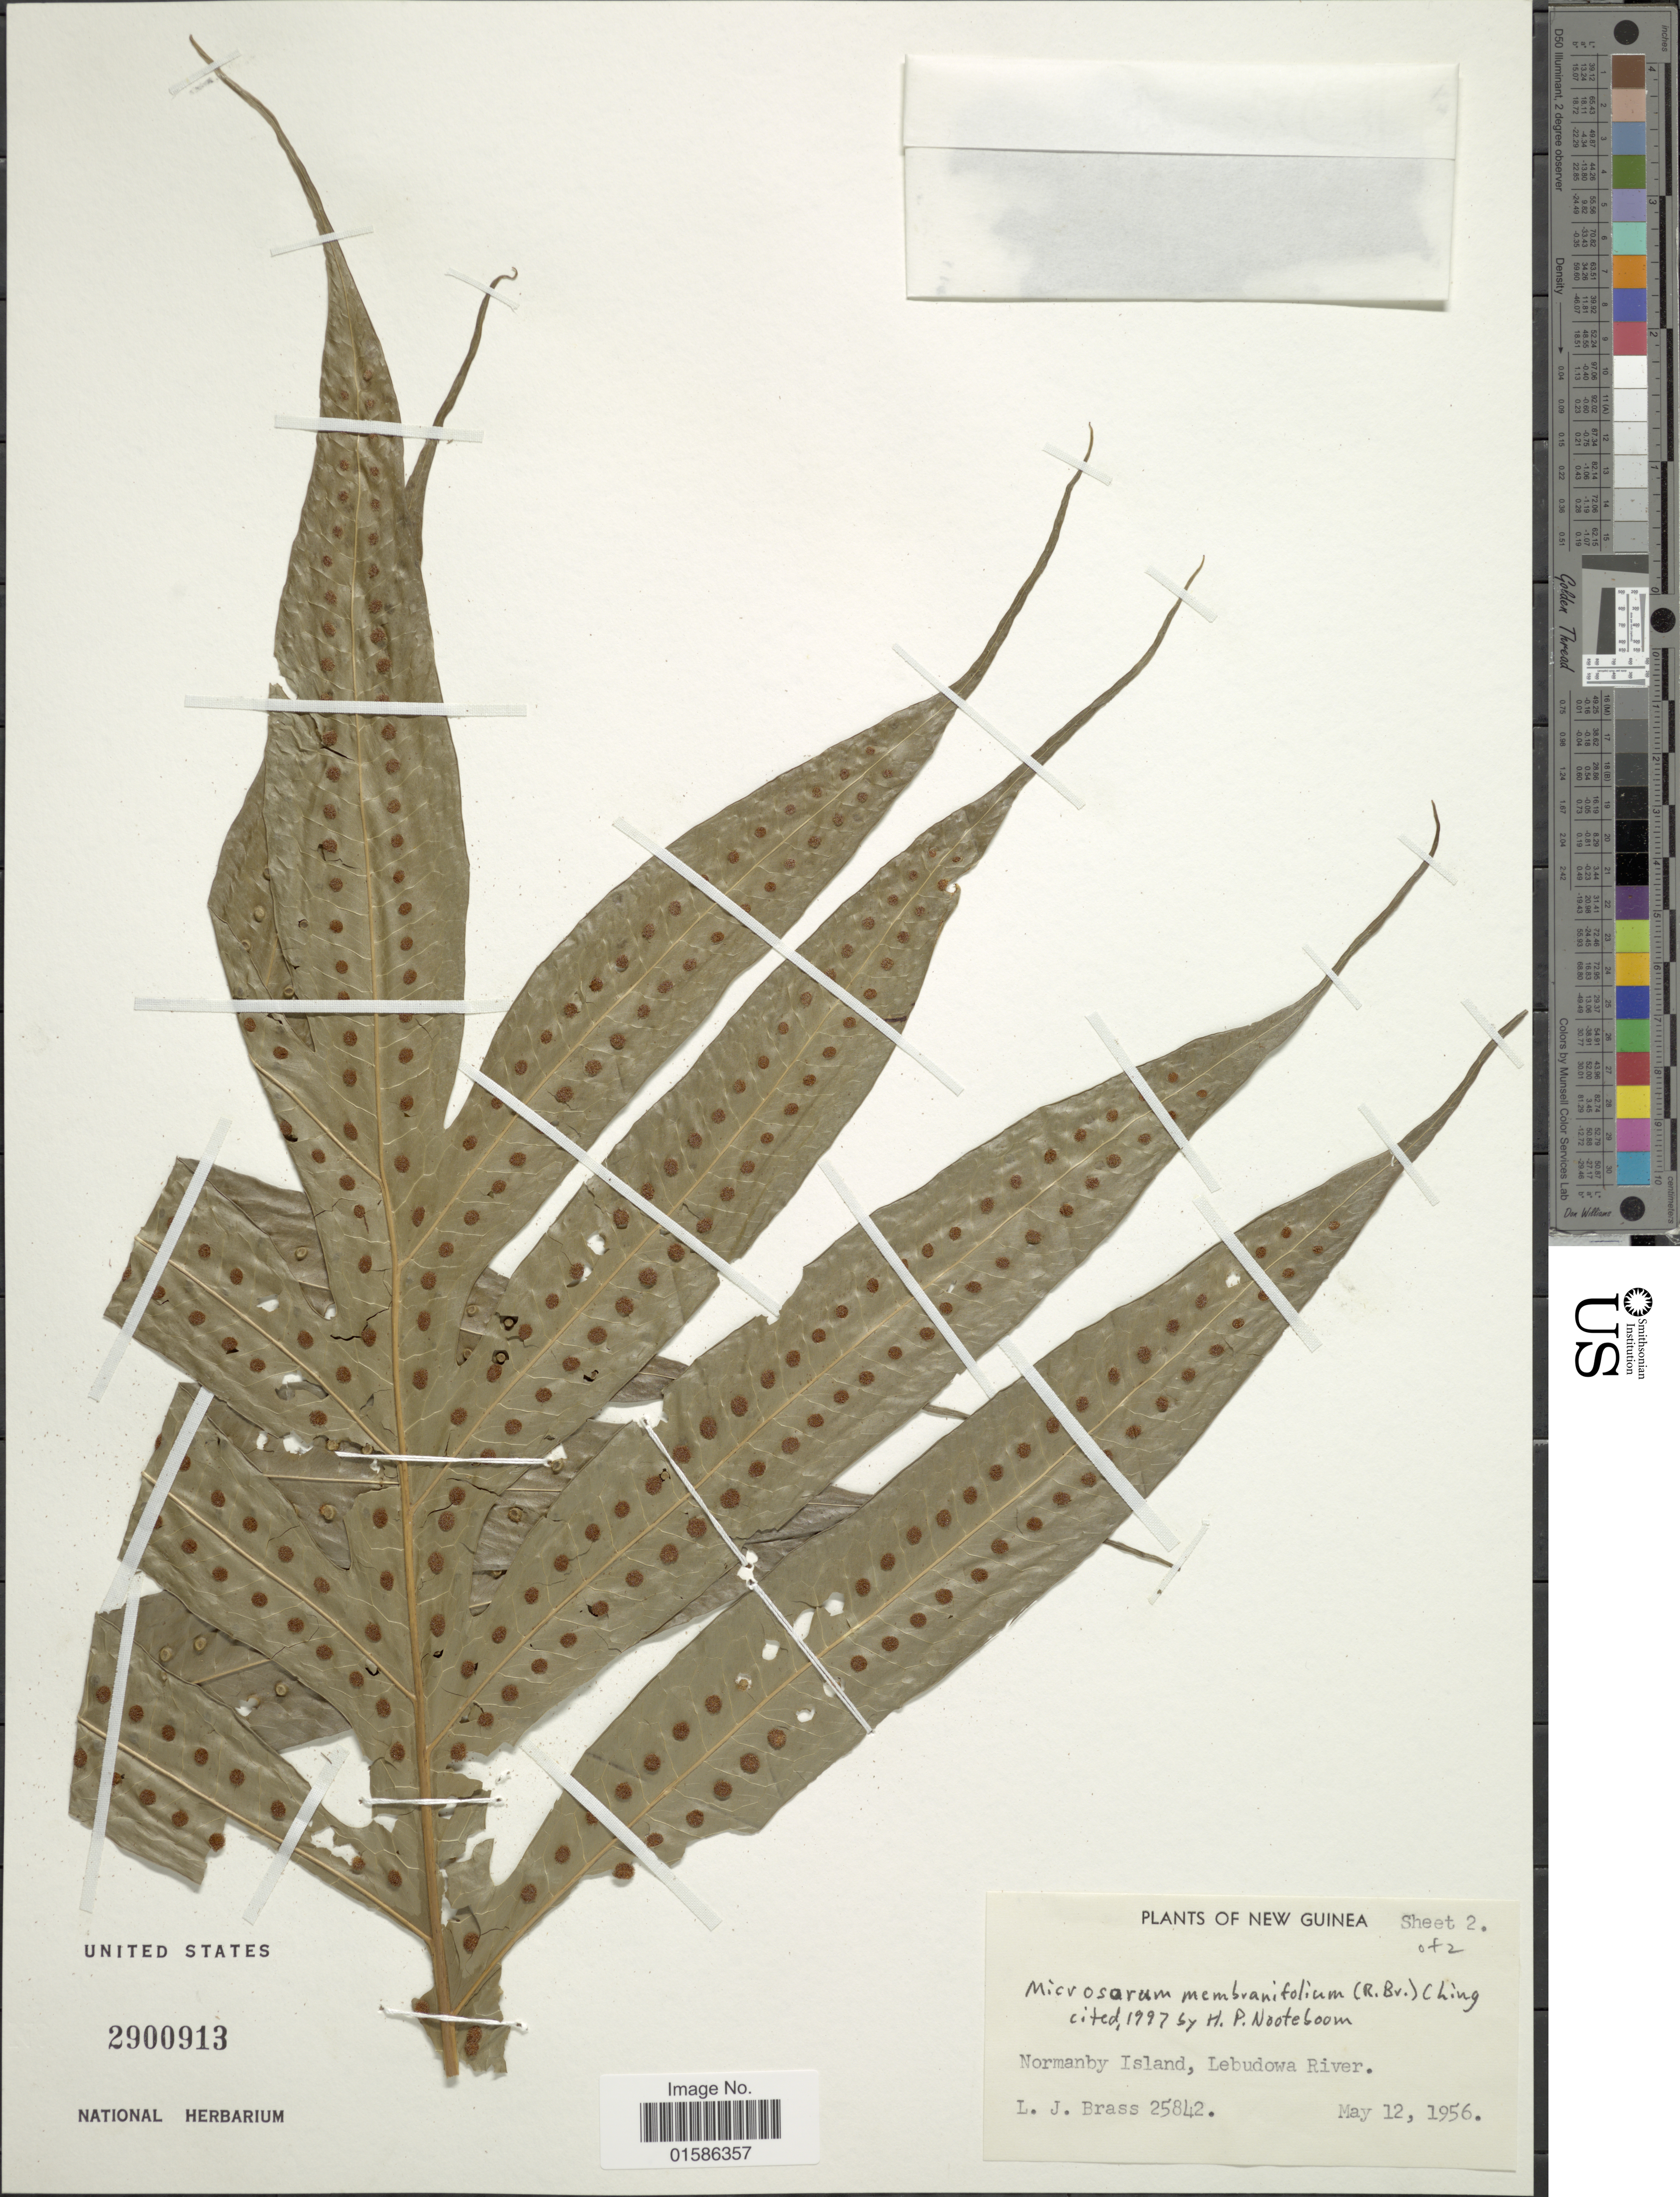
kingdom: Plantae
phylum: Tracheophyta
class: Polypodiopsida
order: Polypodiales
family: Polypodiaceae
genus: Microsorum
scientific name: Microsorum membranifolium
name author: (R. Br.) Ching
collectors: L. J. Brass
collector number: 25842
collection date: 1956-05-12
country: Papua New Guinea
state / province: Milne Bay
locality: Normanby Isl., Lebudowa River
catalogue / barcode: US 2900913